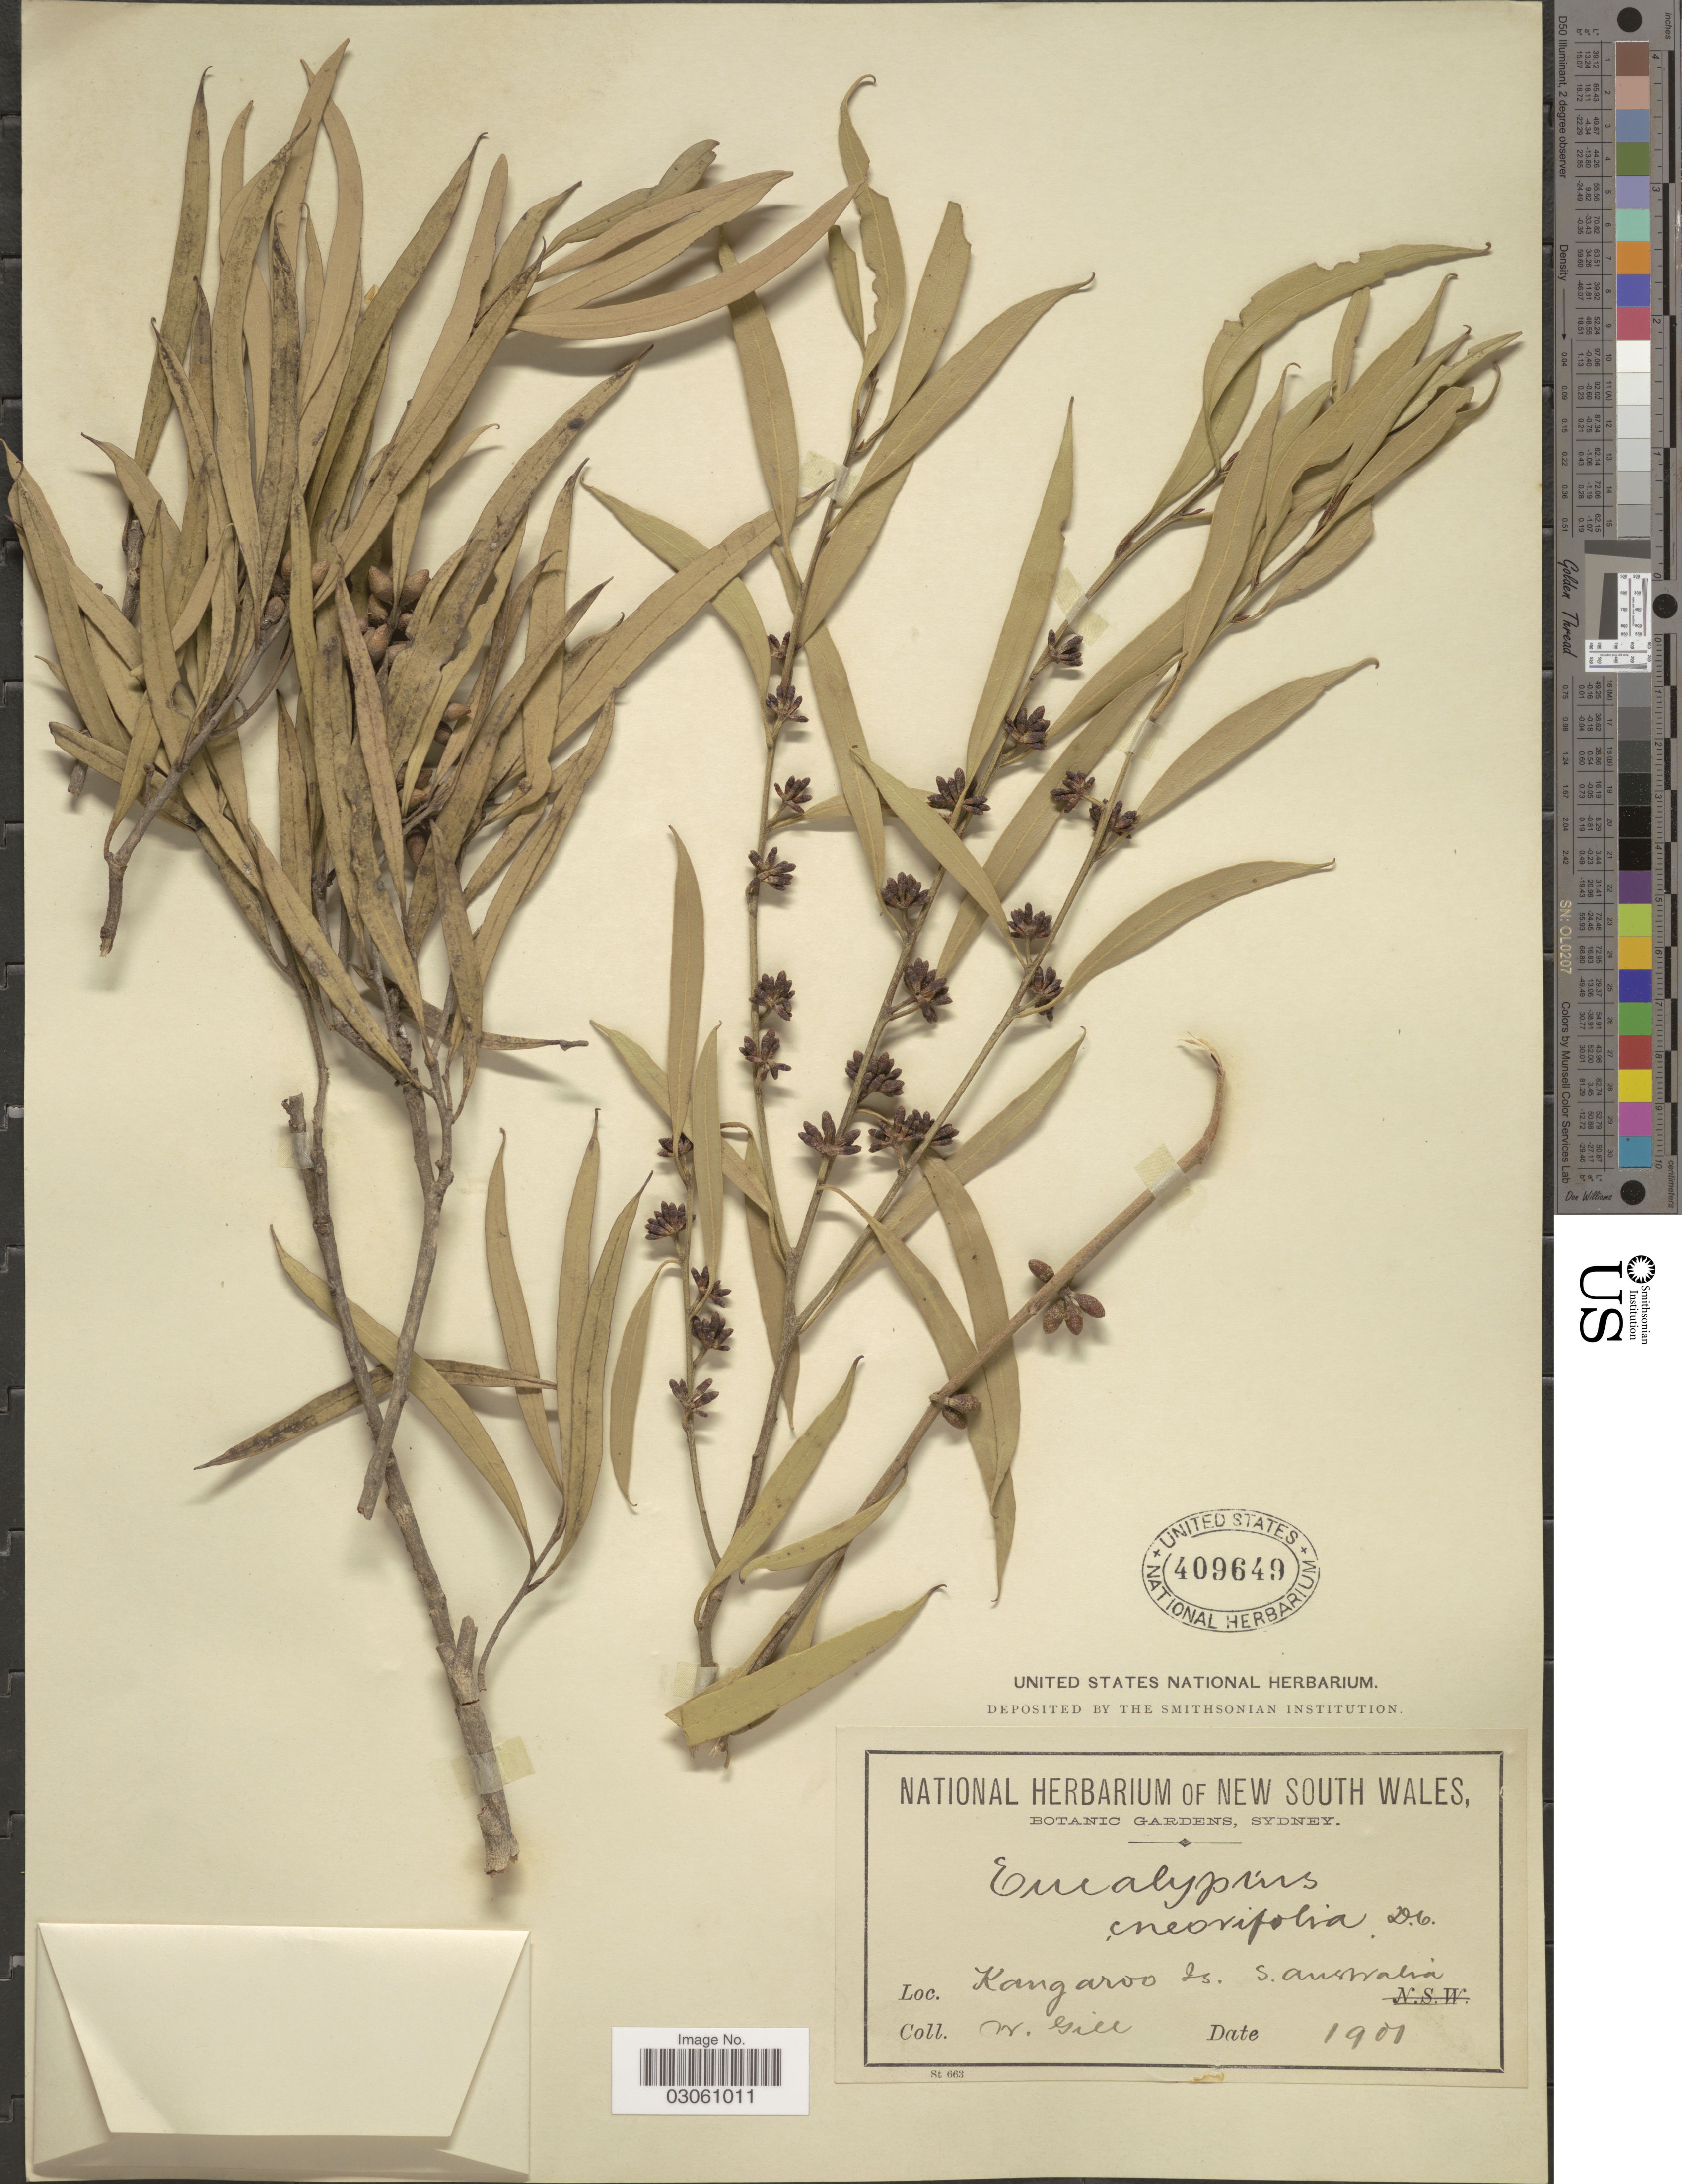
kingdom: Plantae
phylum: Tracheophyta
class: Magnoliopsida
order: Myrtales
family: Myrtaceae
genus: Eucalyptus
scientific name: Eucalyptus cneorifolia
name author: A. Cunn. ex DC.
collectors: N. Gill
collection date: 1901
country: Australia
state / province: South Australia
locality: Kangaroo Is.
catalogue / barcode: US 409649